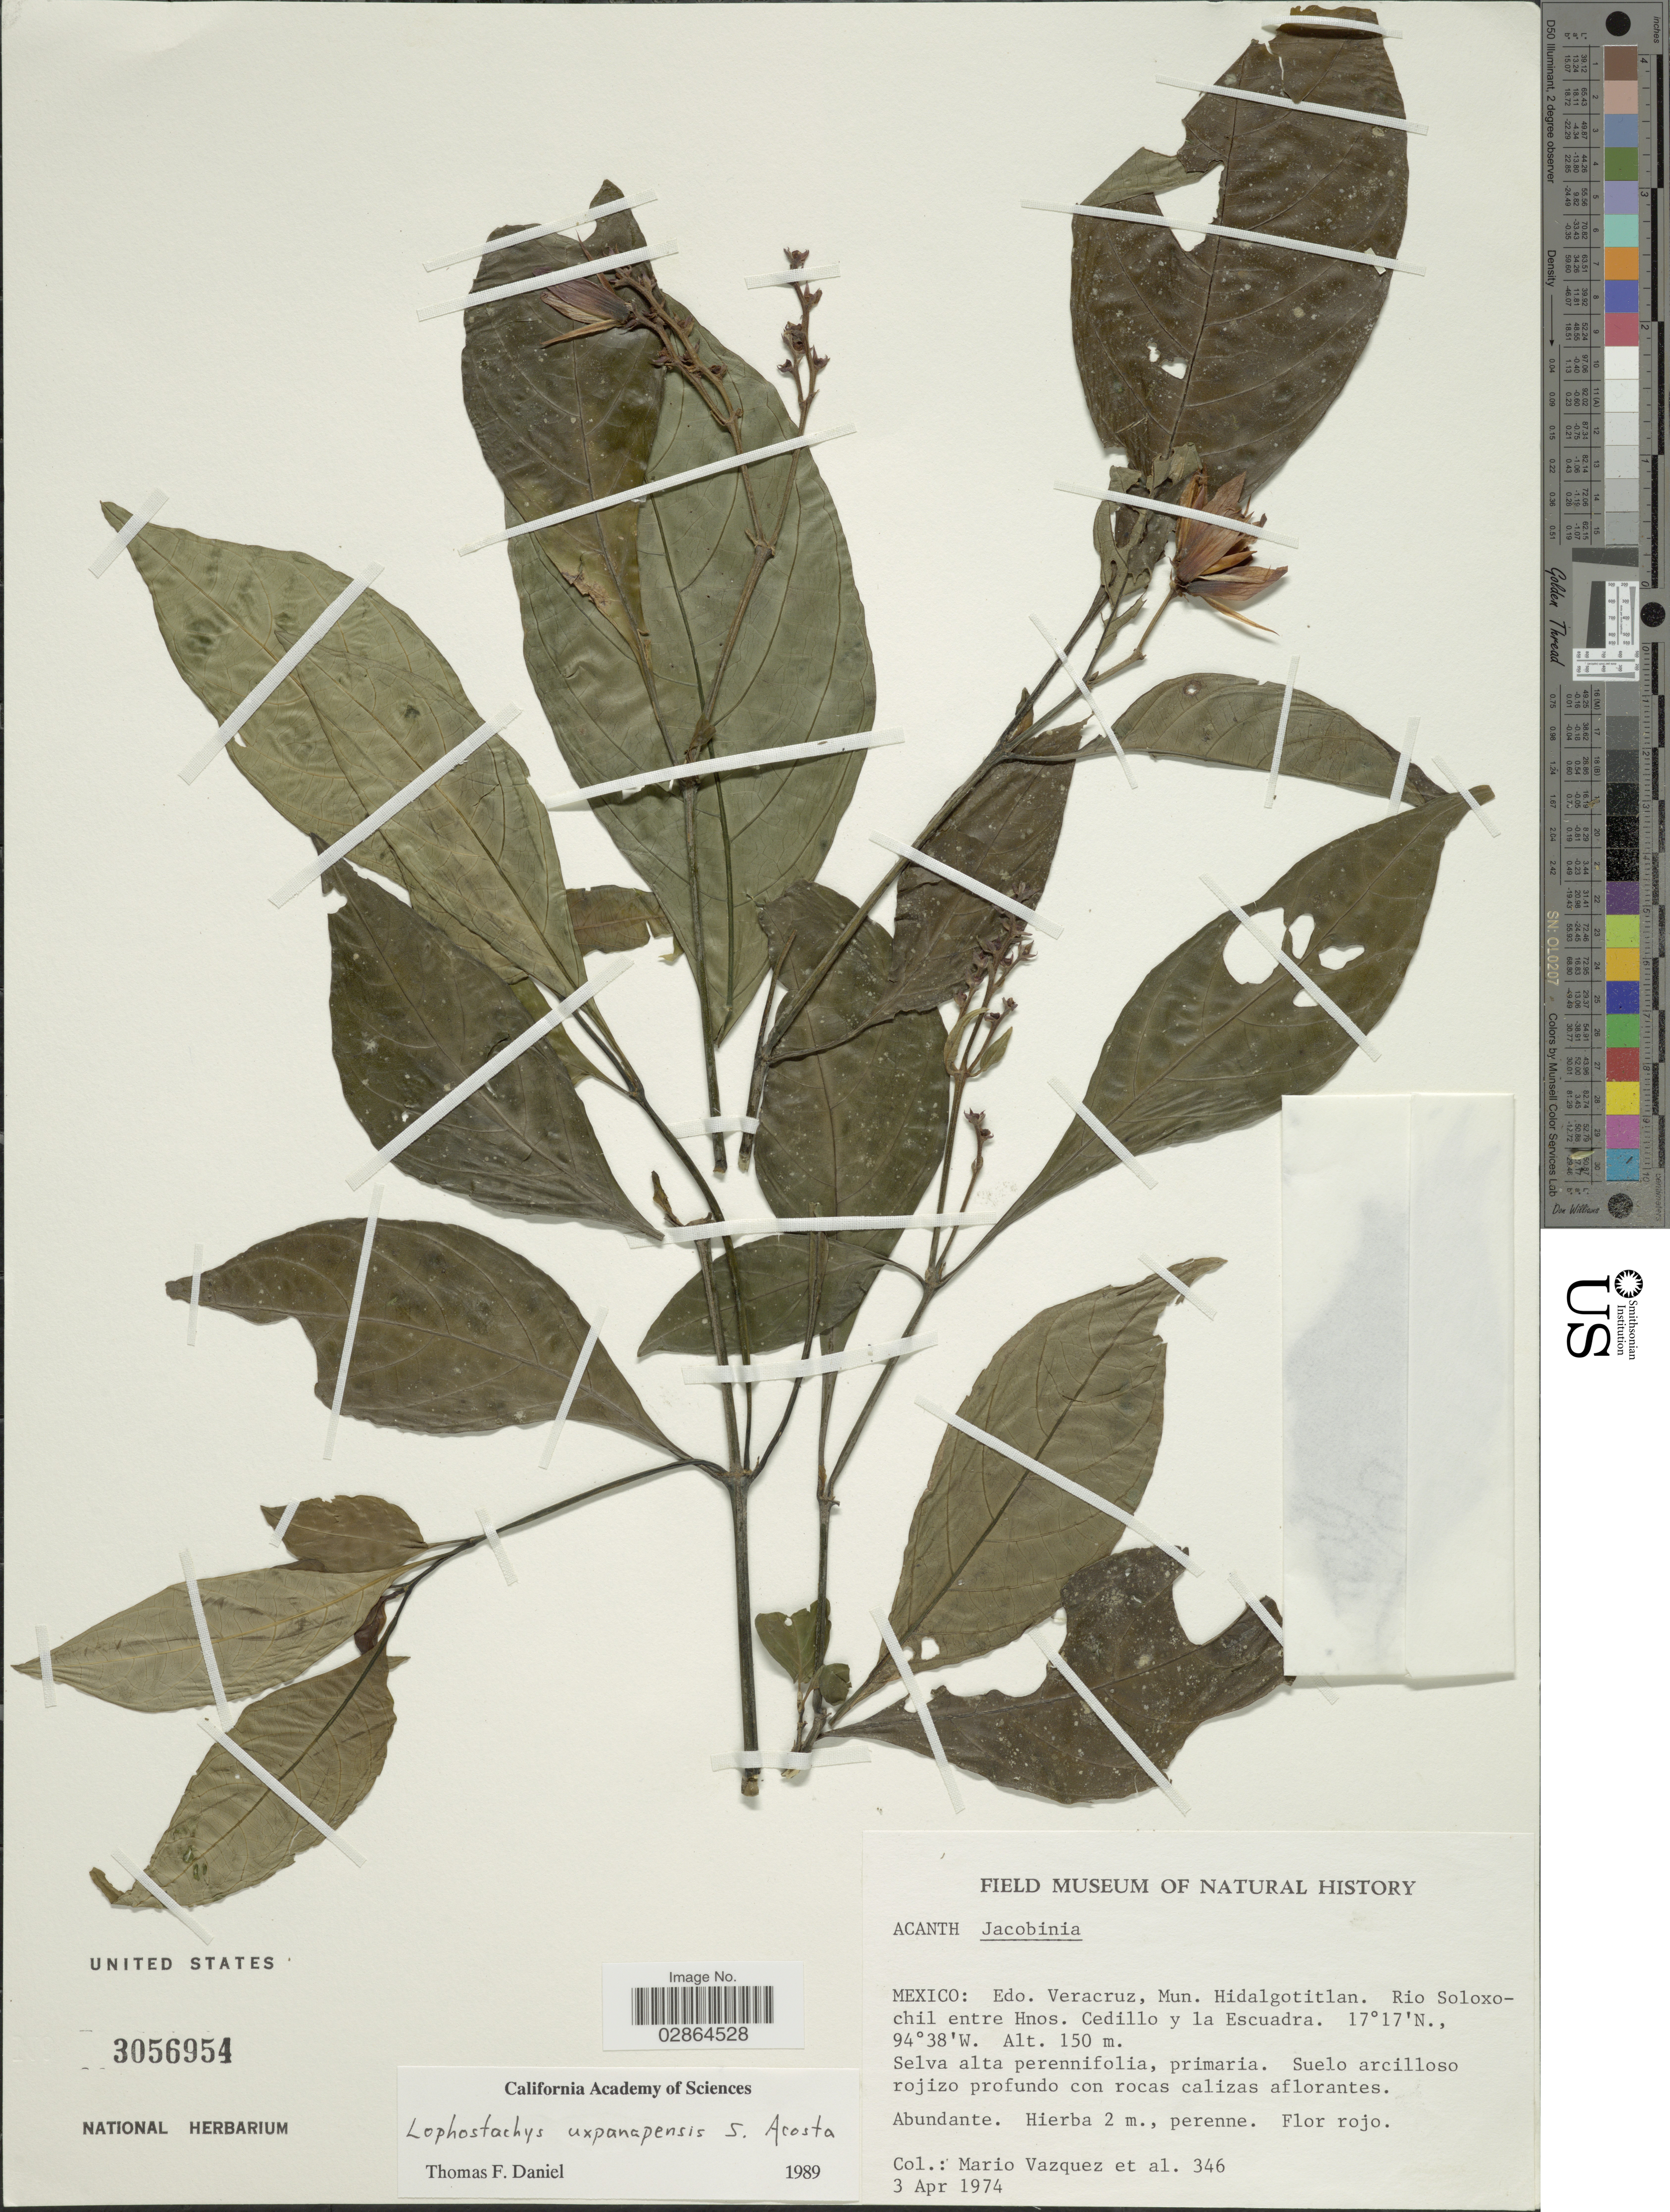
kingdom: Plantae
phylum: Tracheophyta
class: Magnoliopsida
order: Lamiales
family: Acanthaceae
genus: Lophostachys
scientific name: Lophostachys uxpanapensis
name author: Acosta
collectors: M. Vázquez & et al.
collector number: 346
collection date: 1974-04-03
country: Mexico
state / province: Veracruz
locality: Edo. Veracruz, Mun. Hidalgotitlan. Rio Soloxochil entre Hnos. Cedillo y la Escuadra.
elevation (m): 150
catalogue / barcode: US 3056954